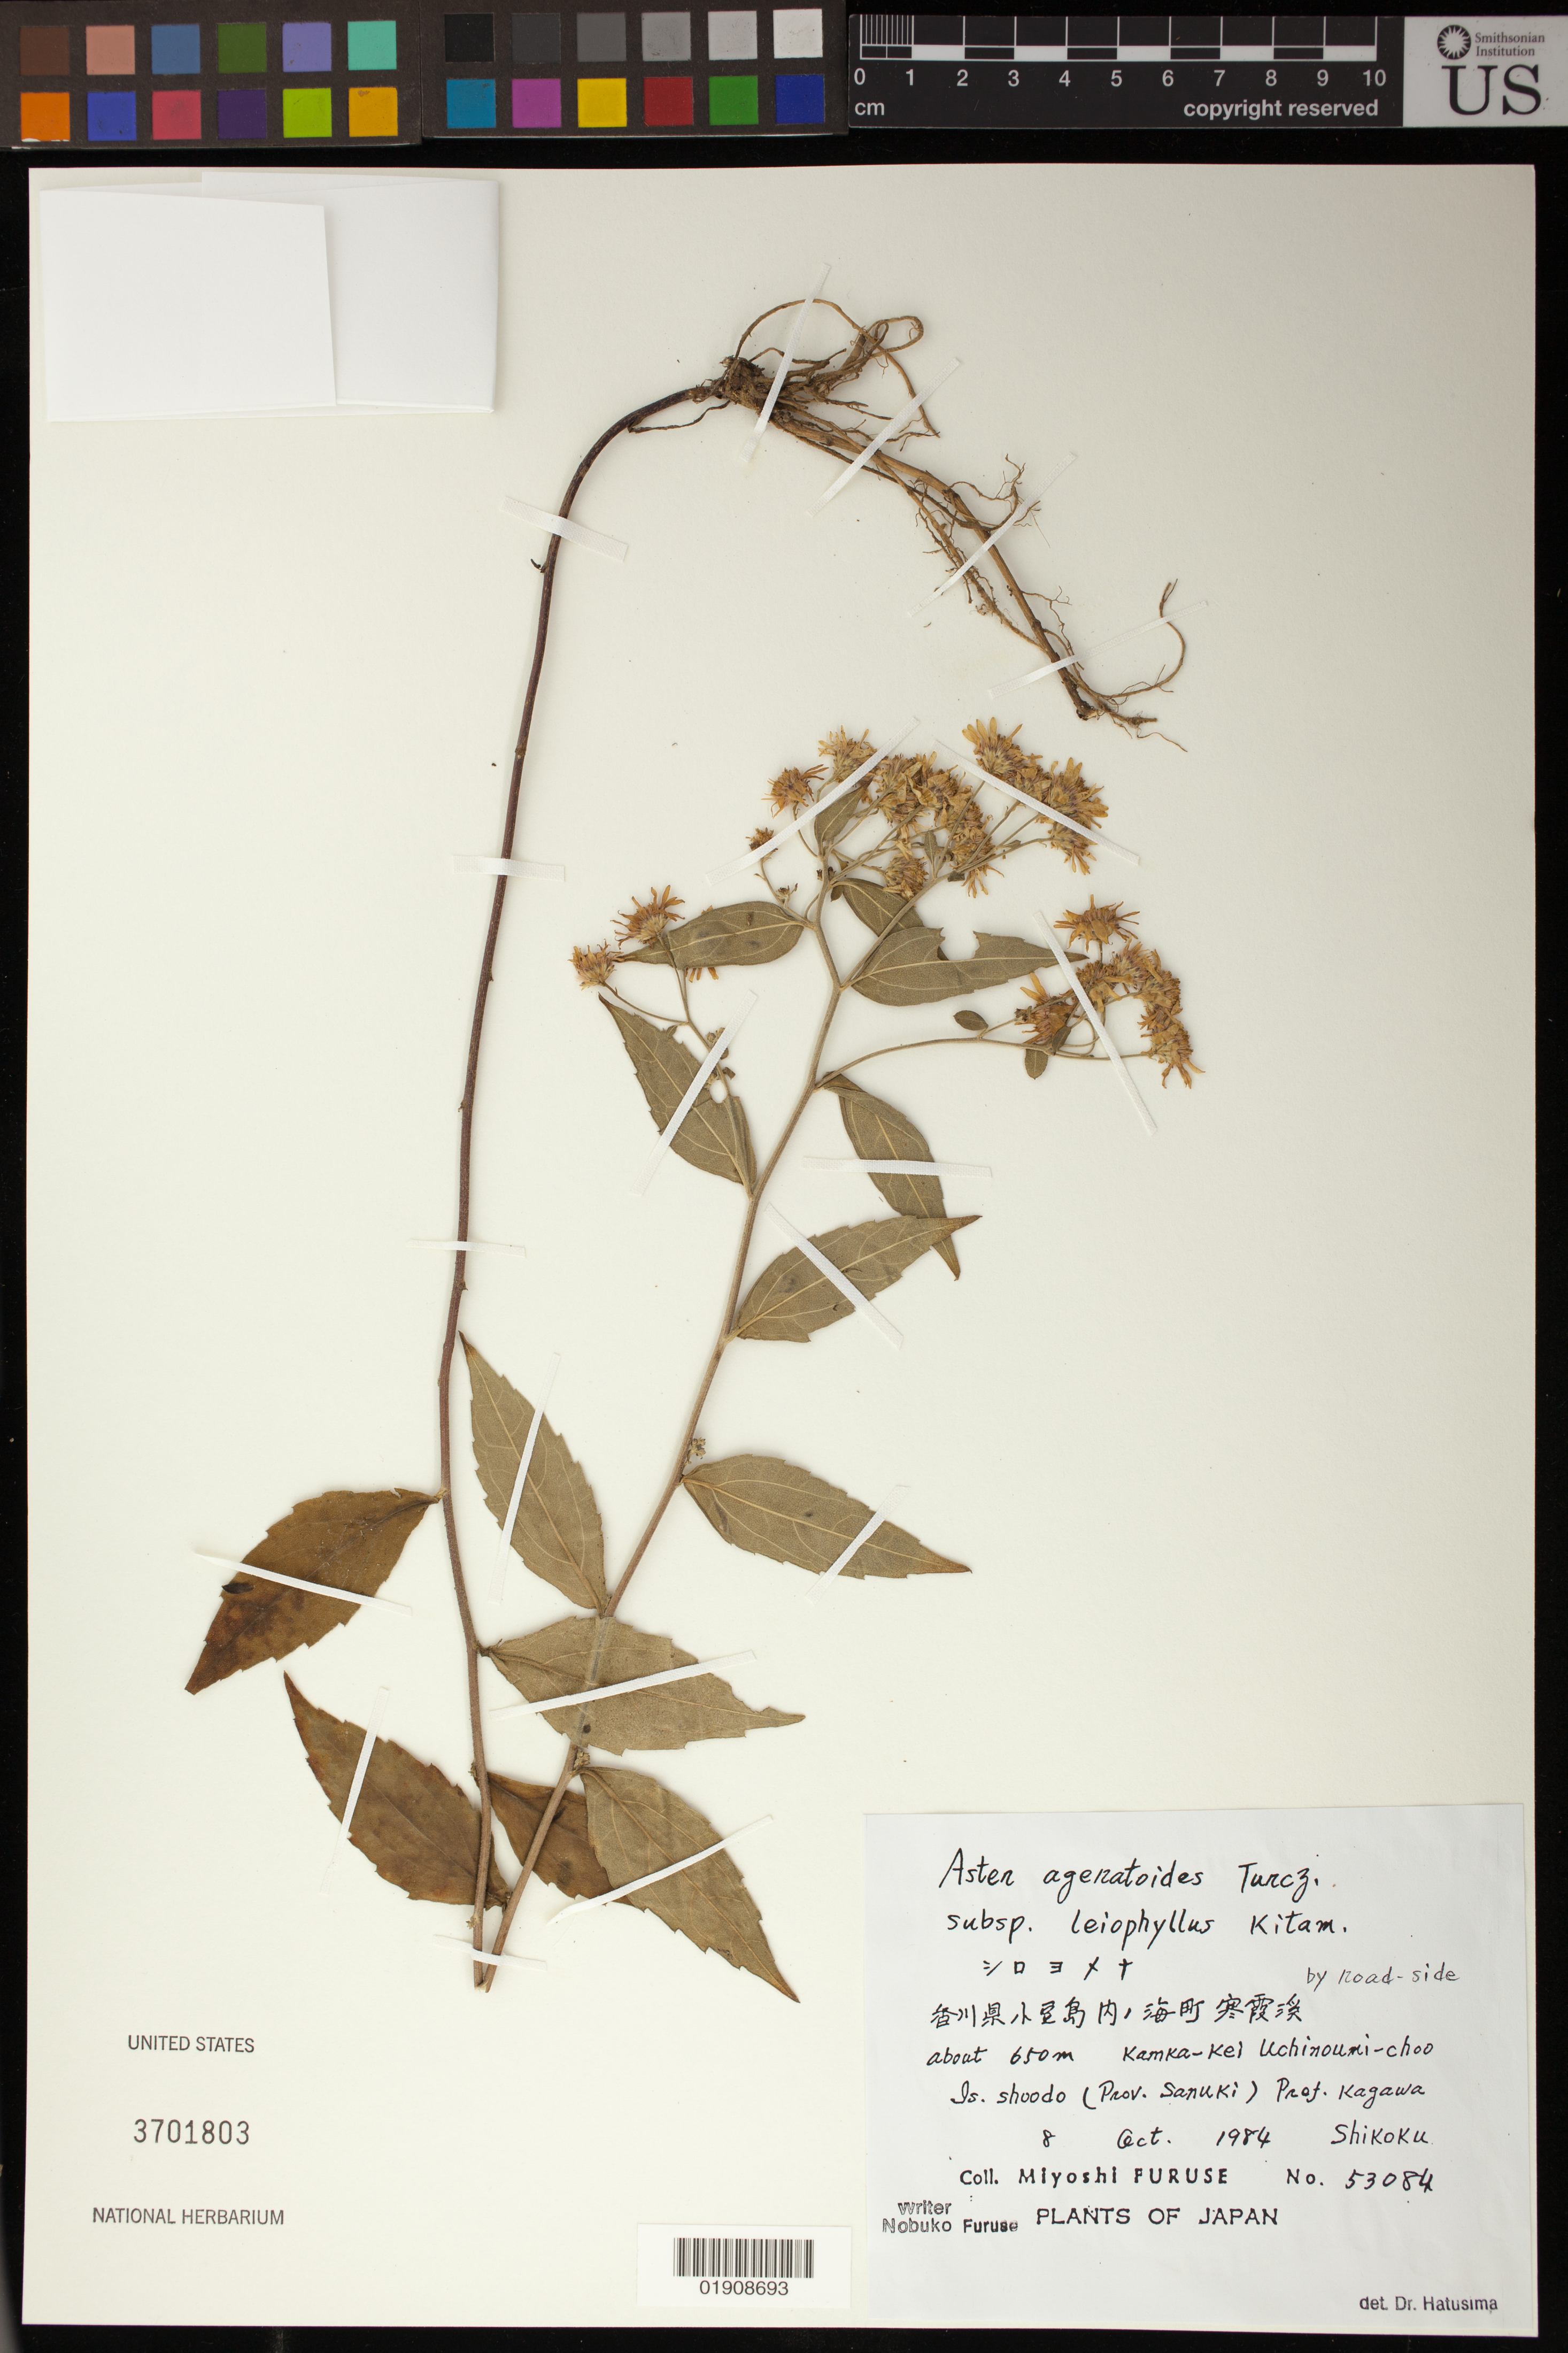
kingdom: Plantae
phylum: Tracheophyta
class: Magnoliopsida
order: Asterales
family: Asteraceae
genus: Aster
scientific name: Aster ageratoides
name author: Turcz.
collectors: M. Furuse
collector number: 53084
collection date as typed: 8 October 1984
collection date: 1984-10-08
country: Japan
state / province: Kagawa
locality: Kamka-kae Uchinoumi-choo Is. Shood; Prof. Kagawa. Sanuki.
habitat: by roadside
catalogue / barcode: US 3701803